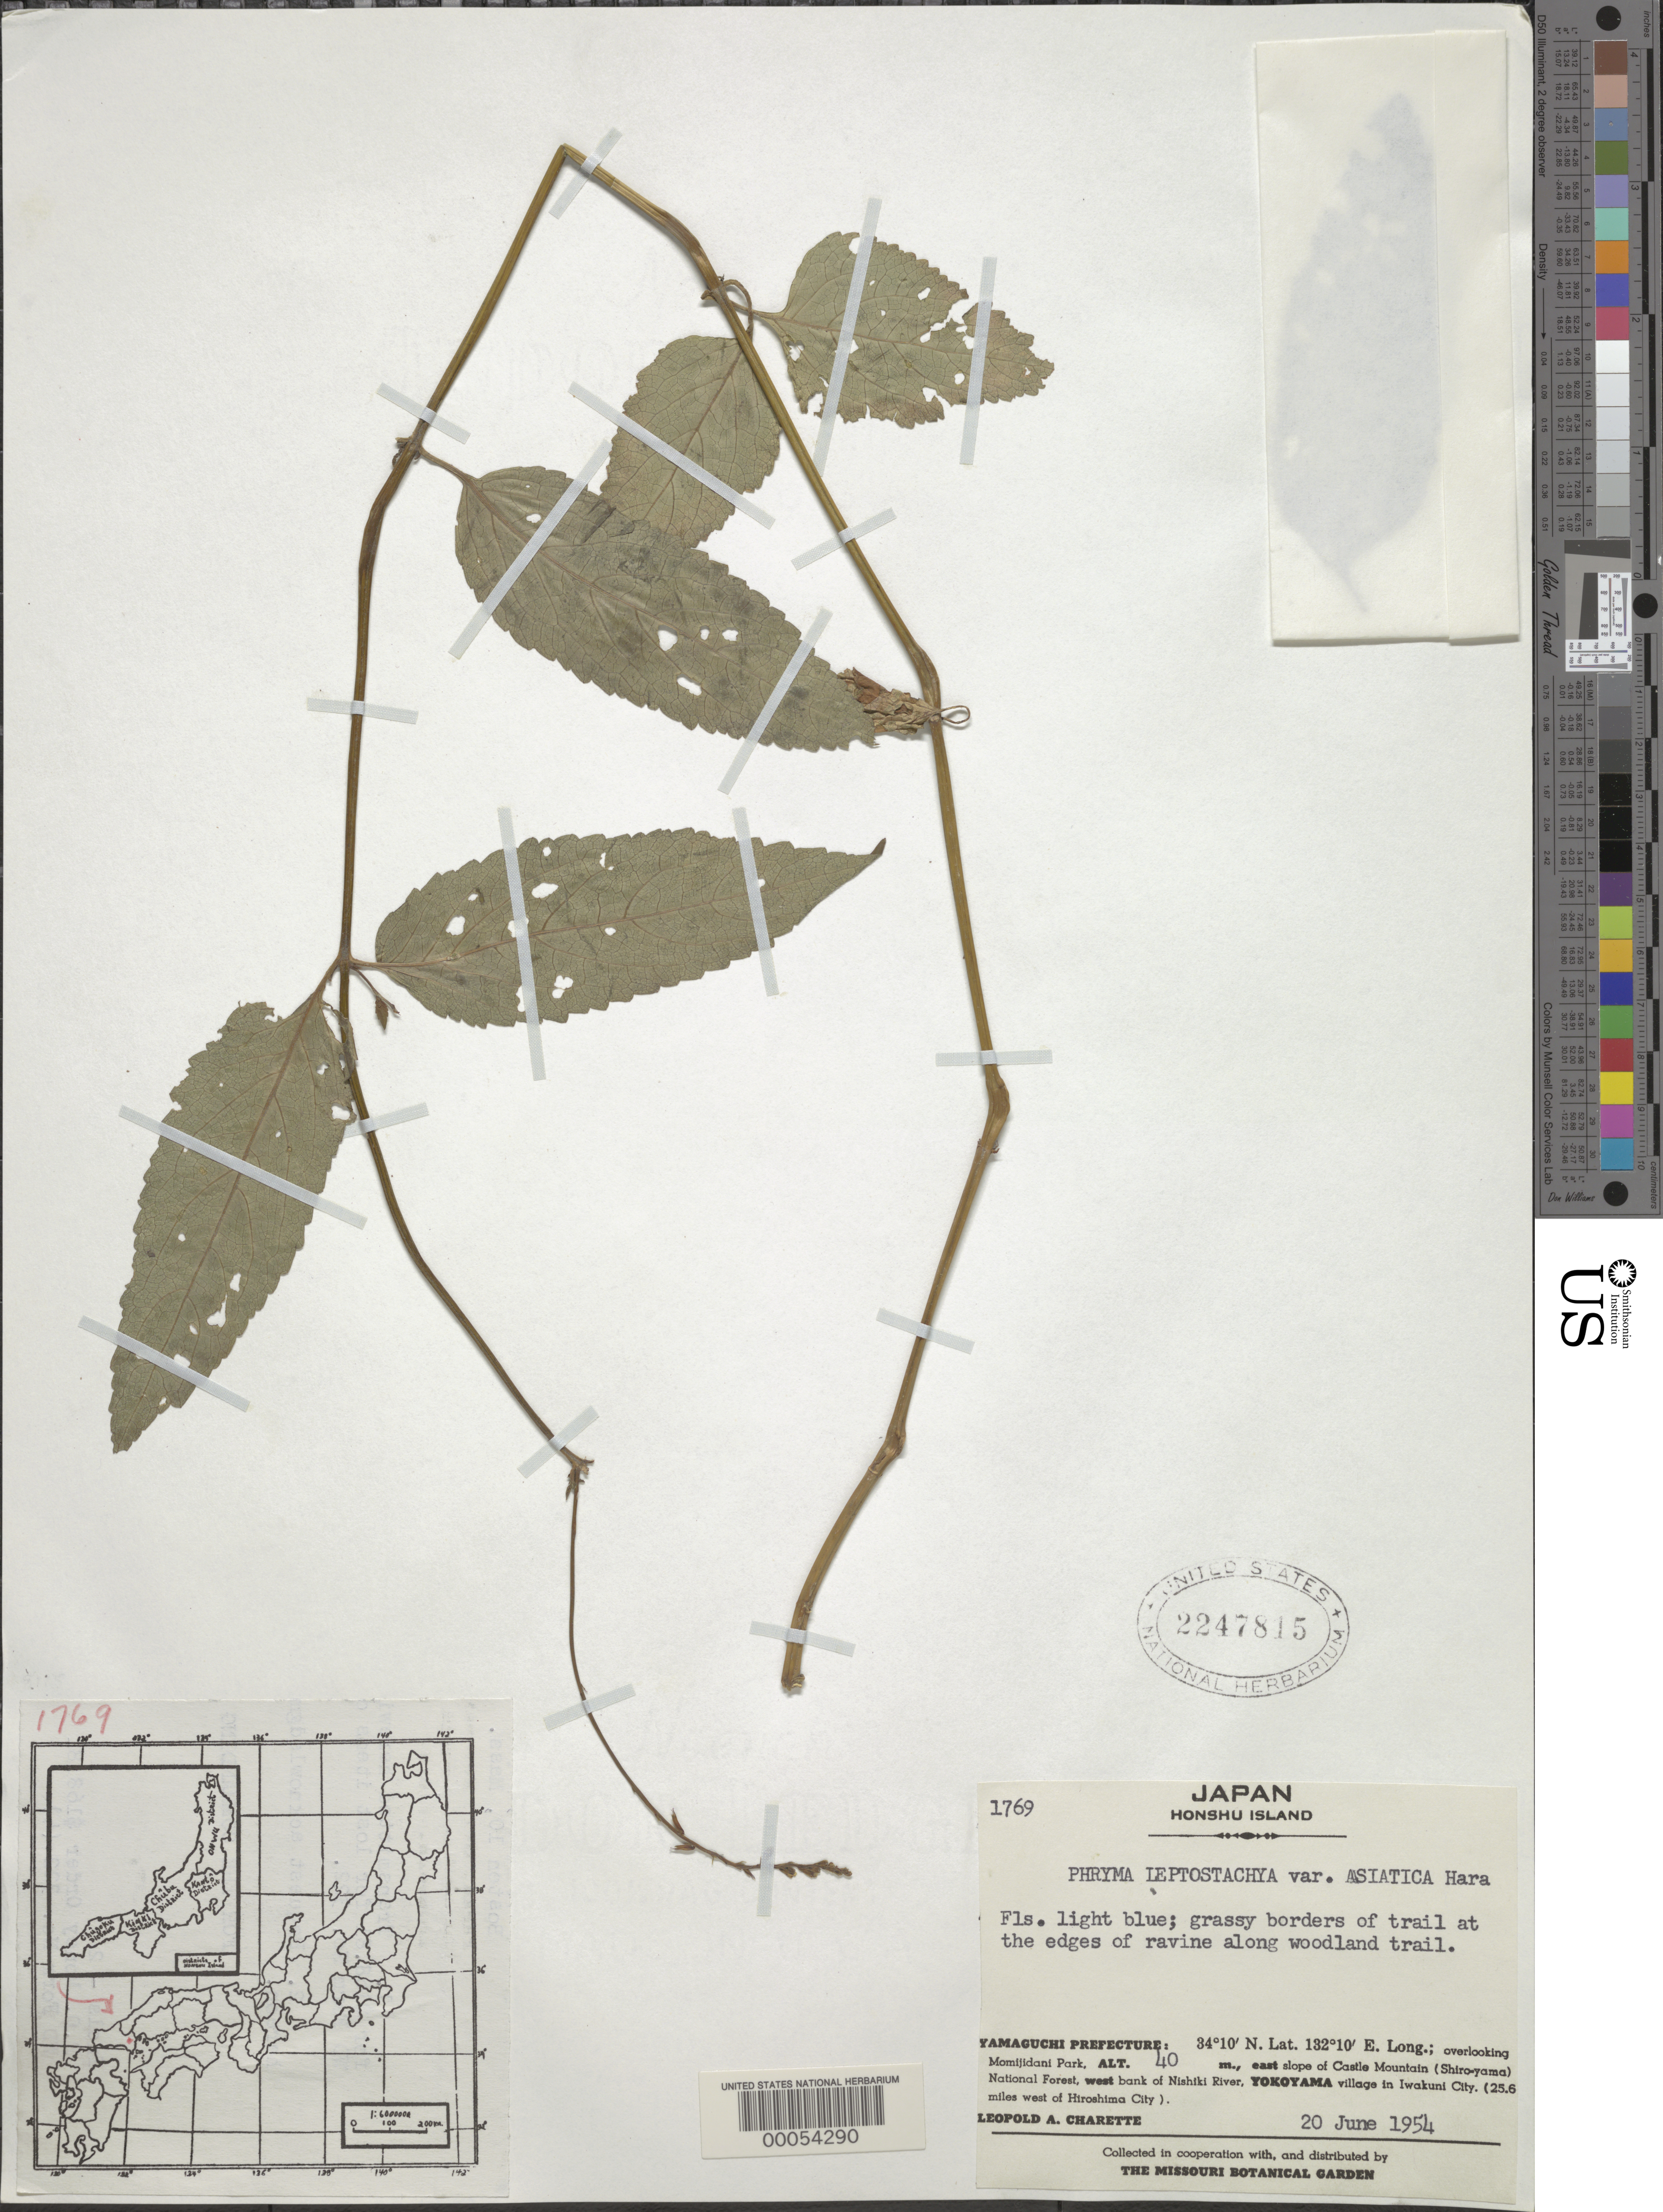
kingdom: Plantae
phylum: Tracheophyta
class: Magnoliopsida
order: Lamiales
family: Phrymaceae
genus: Phryma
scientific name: Phryma leptostachya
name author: L.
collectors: L. A. Charette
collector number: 1769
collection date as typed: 20 Jun 1954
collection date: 1954-06-20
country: Japan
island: Honshu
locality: Overlooking momijidani park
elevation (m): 40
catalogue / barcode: US 2247815